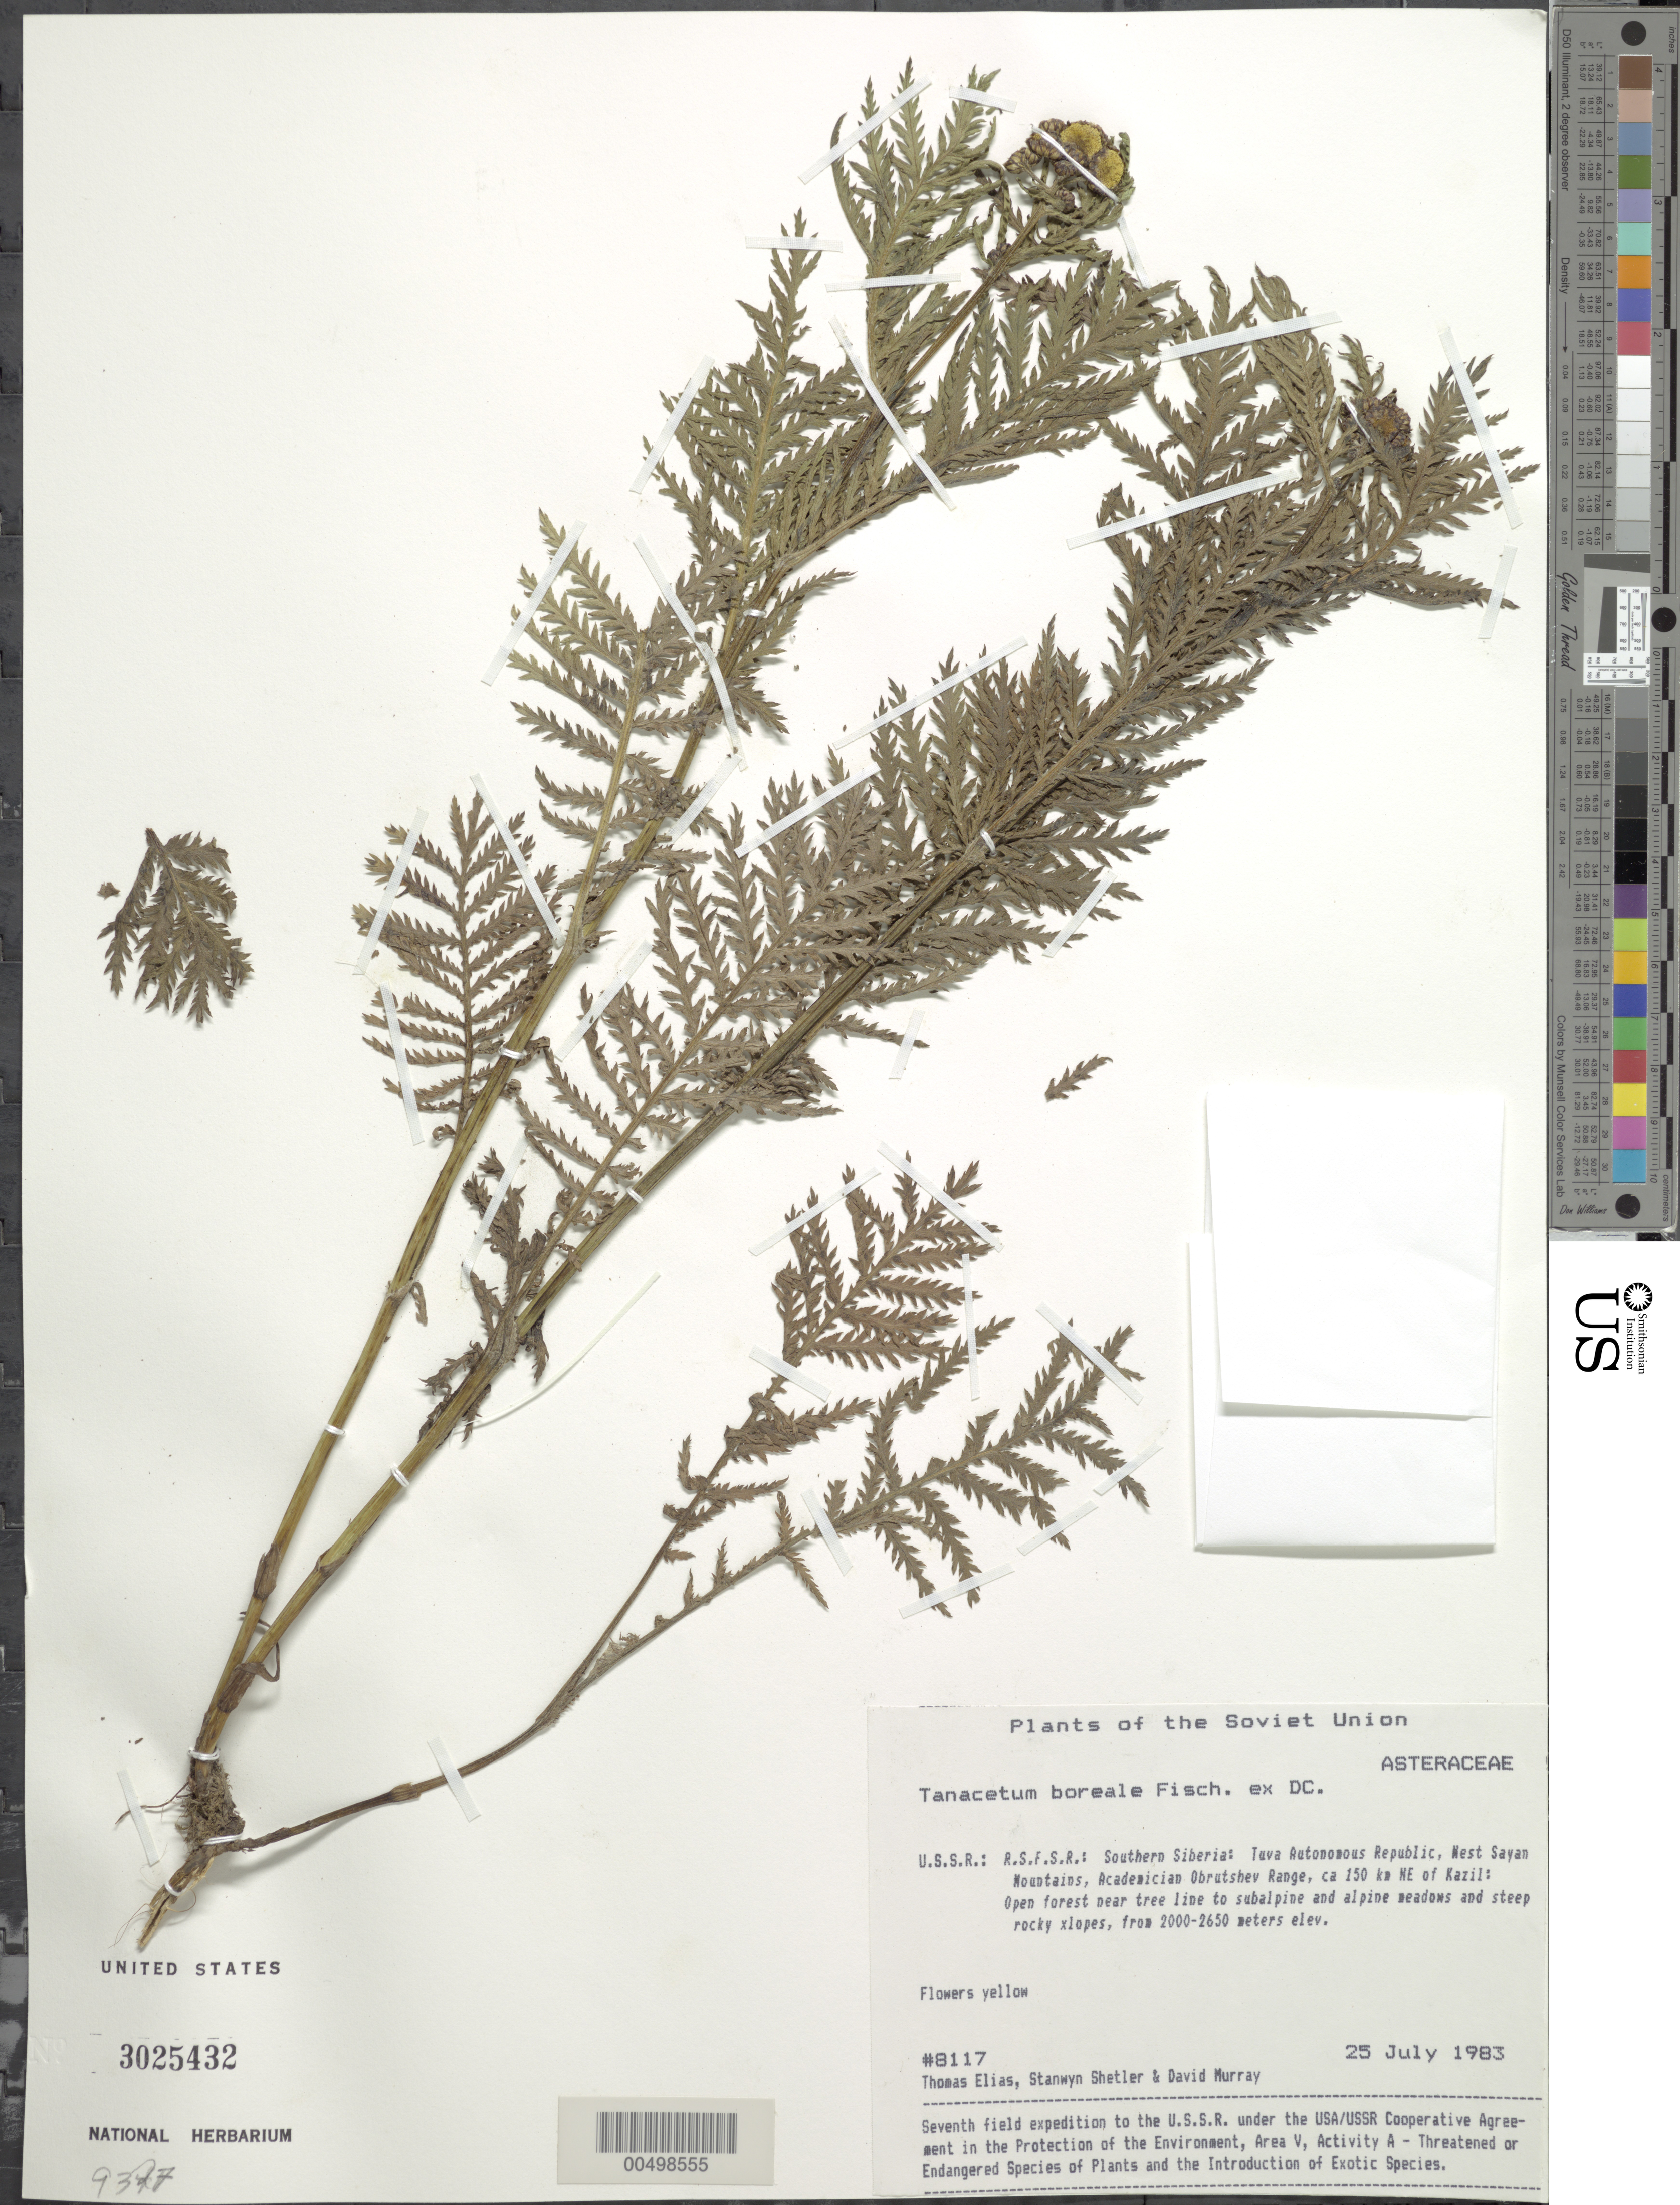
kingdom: Plantae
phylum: Tracheophyta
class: Magnoliopsida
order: Asterales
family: Asteraceae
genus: Tanacetum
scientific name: Tanacetum boreale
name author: Fisch. ex DC.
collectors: T. Elias, S. Shetler & D. F. Murray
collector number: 8117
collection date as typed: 25 Jul 1983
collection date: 1983-07-25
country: Russian Federation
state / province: Tuva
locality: West Sayan Mountains, Academician Obrutshev Range, ca. 150 km NE of Kazil [Kyzyl]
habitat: open forest near tree line to subalpine and alpine meadows and steep rocky slopes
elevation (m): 2000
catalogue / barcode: US 3025432